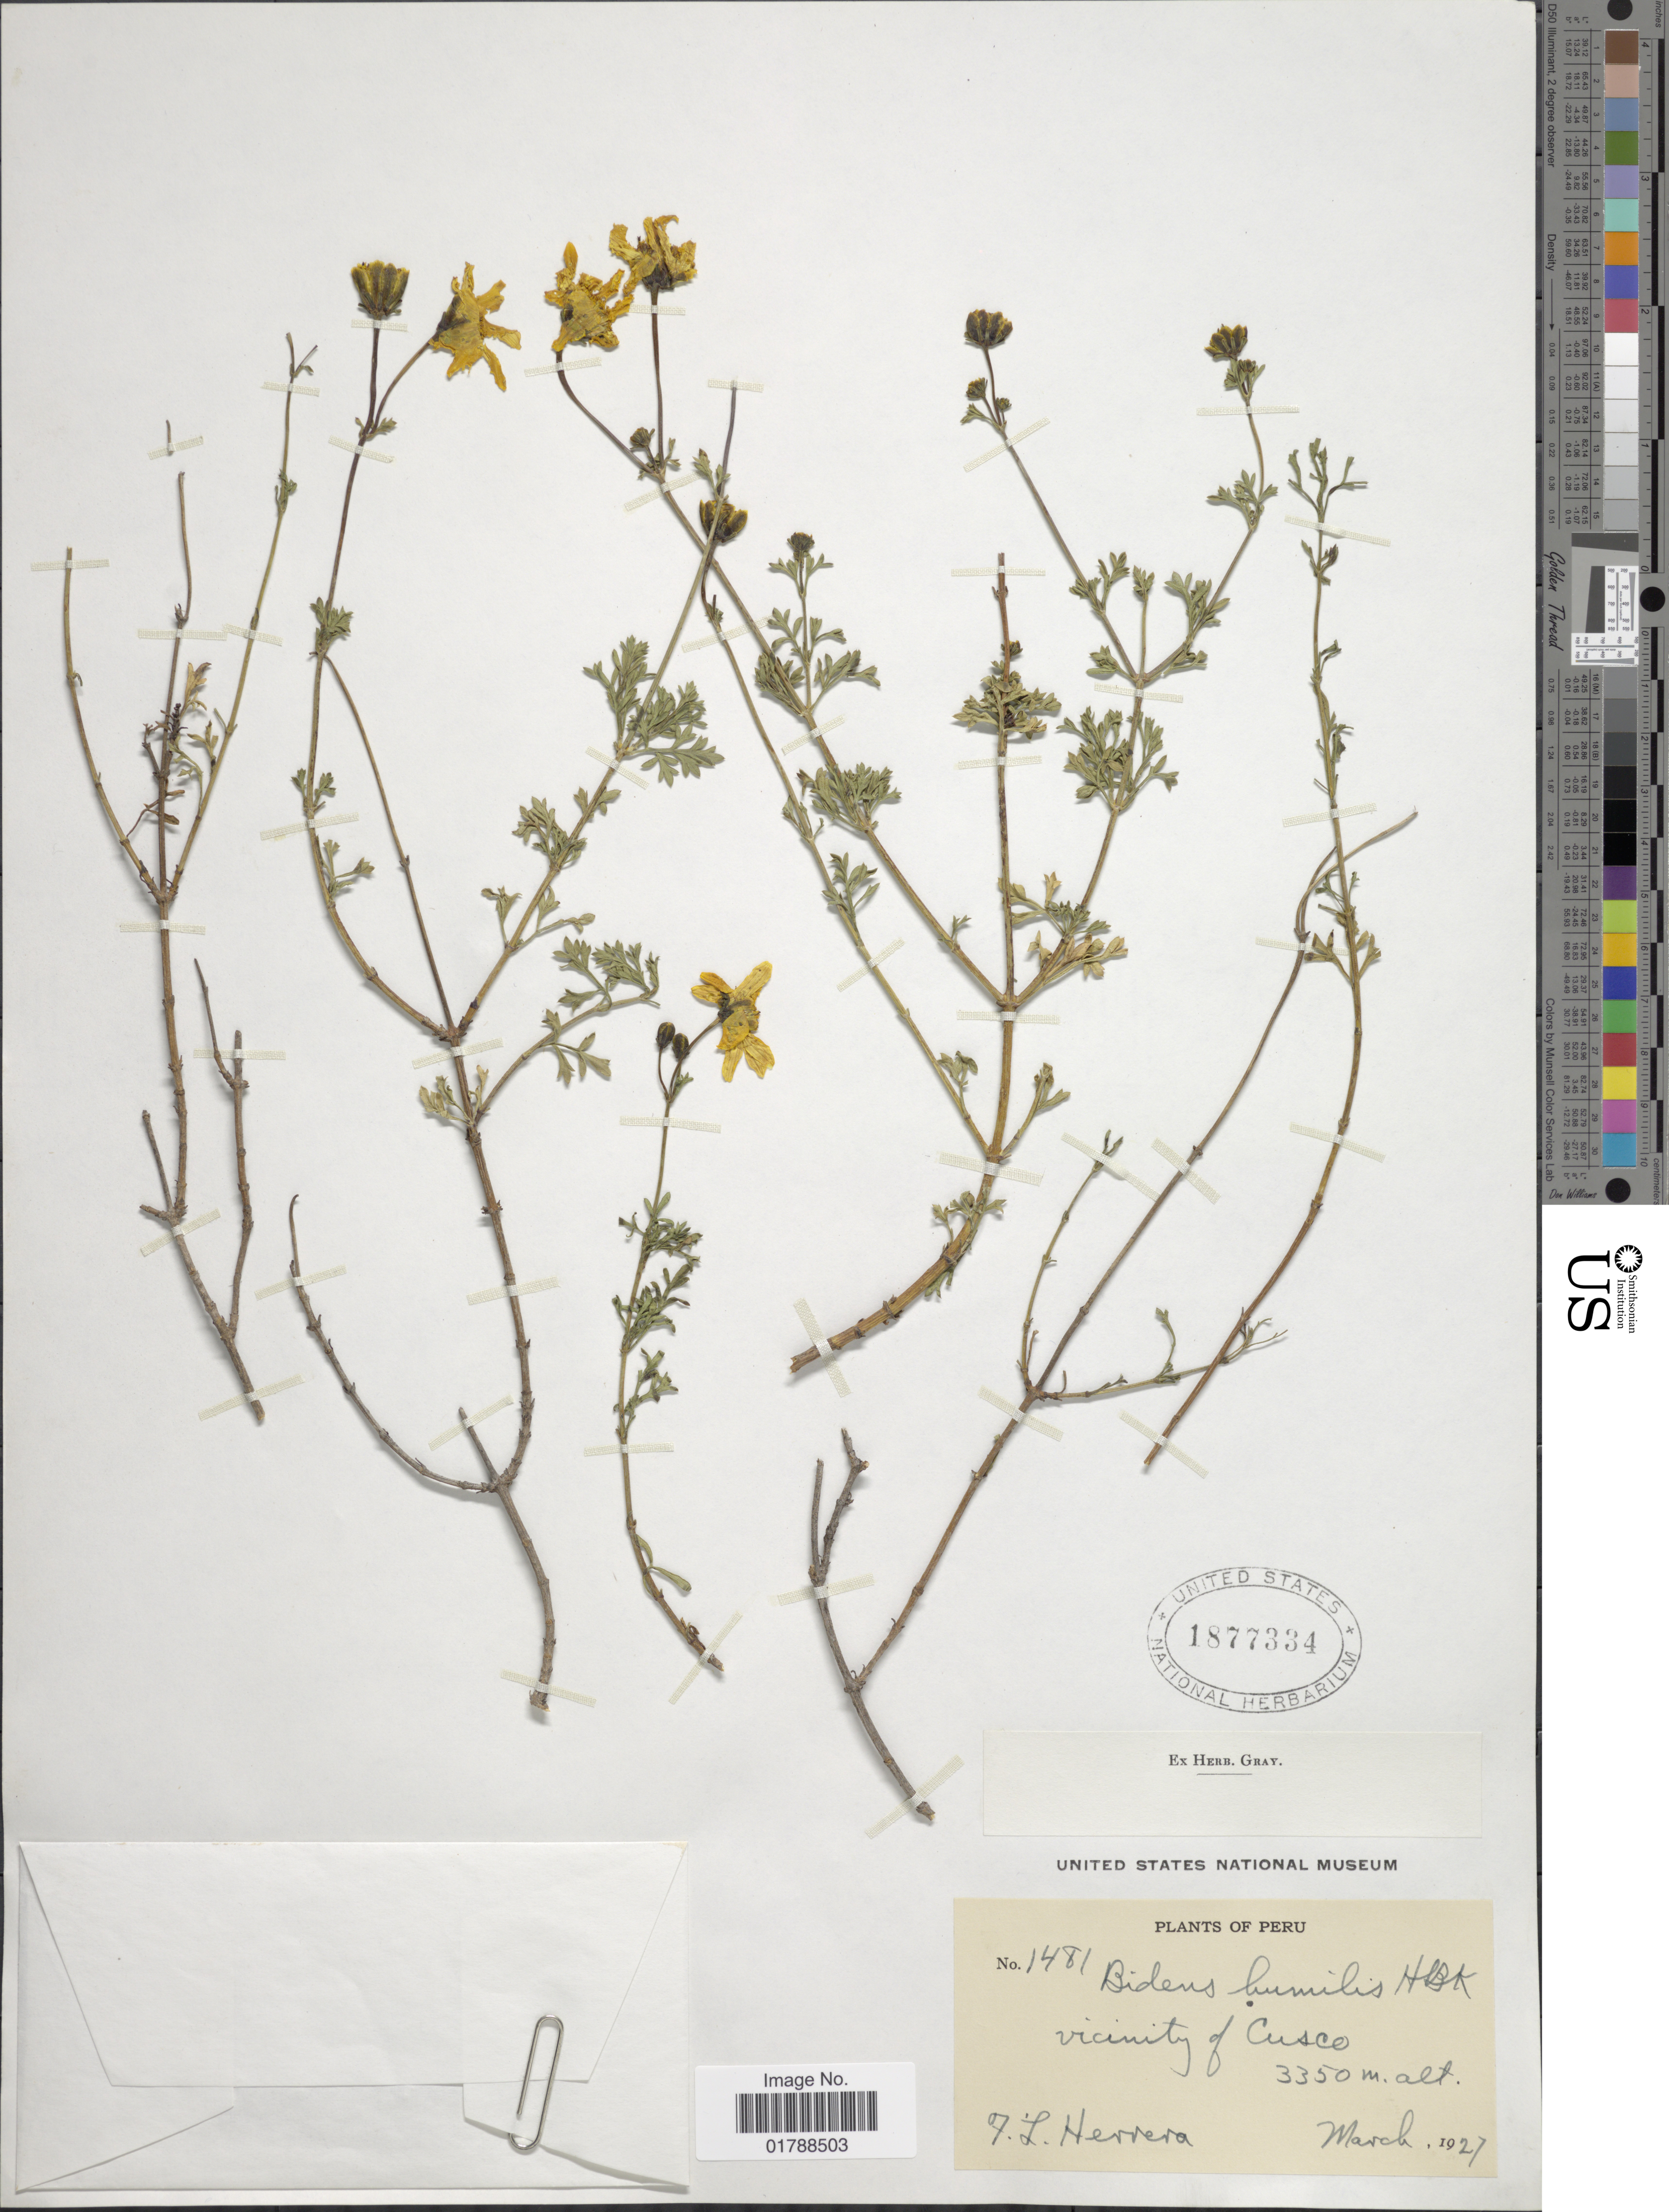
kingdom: Plantae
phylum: Tracheophyta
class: Magnoliopsida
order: Asterales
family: Asteraceae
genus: Bidens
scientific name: Bidens humilis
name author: Kunth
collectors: F. L. Herrera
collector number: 1481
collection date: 1927-03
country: Peru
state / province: Cusco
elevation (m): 3350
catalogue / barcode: US 1877334